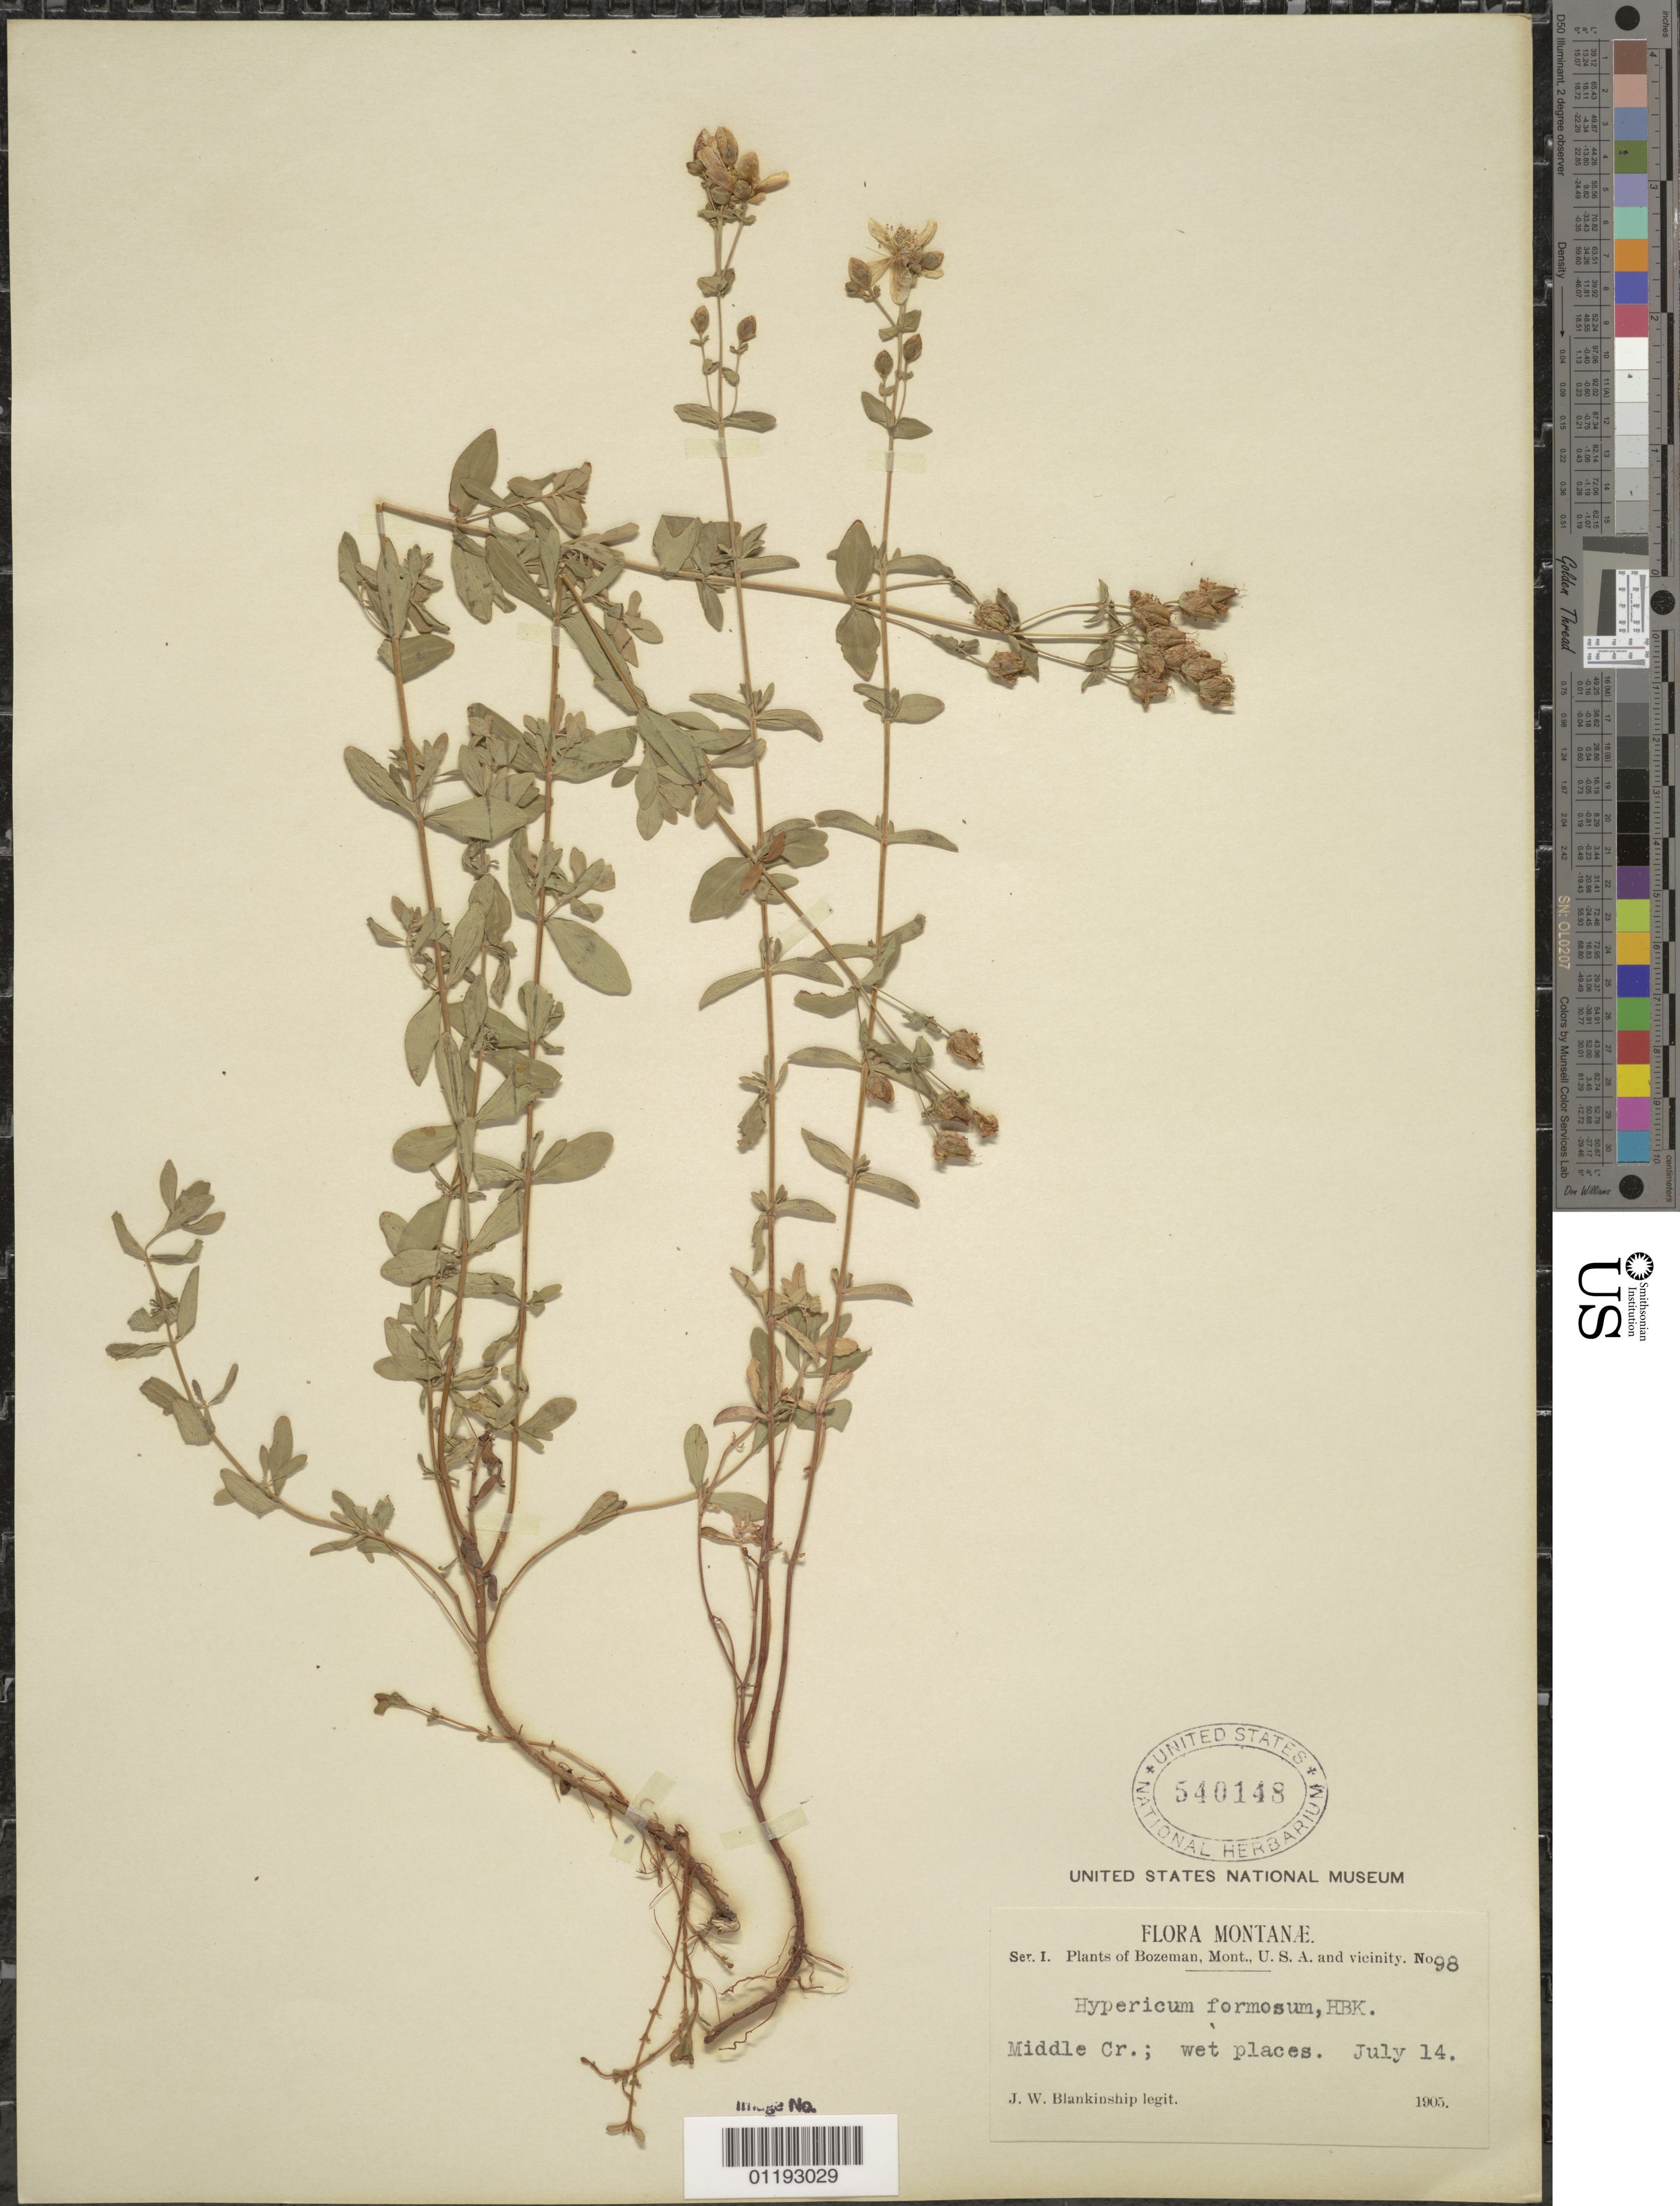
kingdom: Plantae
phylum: Tracheophyta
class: Magnoliopsida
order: Malpighiales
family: Hypericaceae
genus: Hypericum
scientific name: Hypericum scouleri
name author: Hook.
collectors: J. W. Blankinship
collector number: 98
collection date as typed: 14 Jul 1905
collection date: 1905-07-14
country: United States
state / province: Montana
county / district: Gallatin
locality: Middle Creek, Bozeman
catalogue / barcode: US 540148